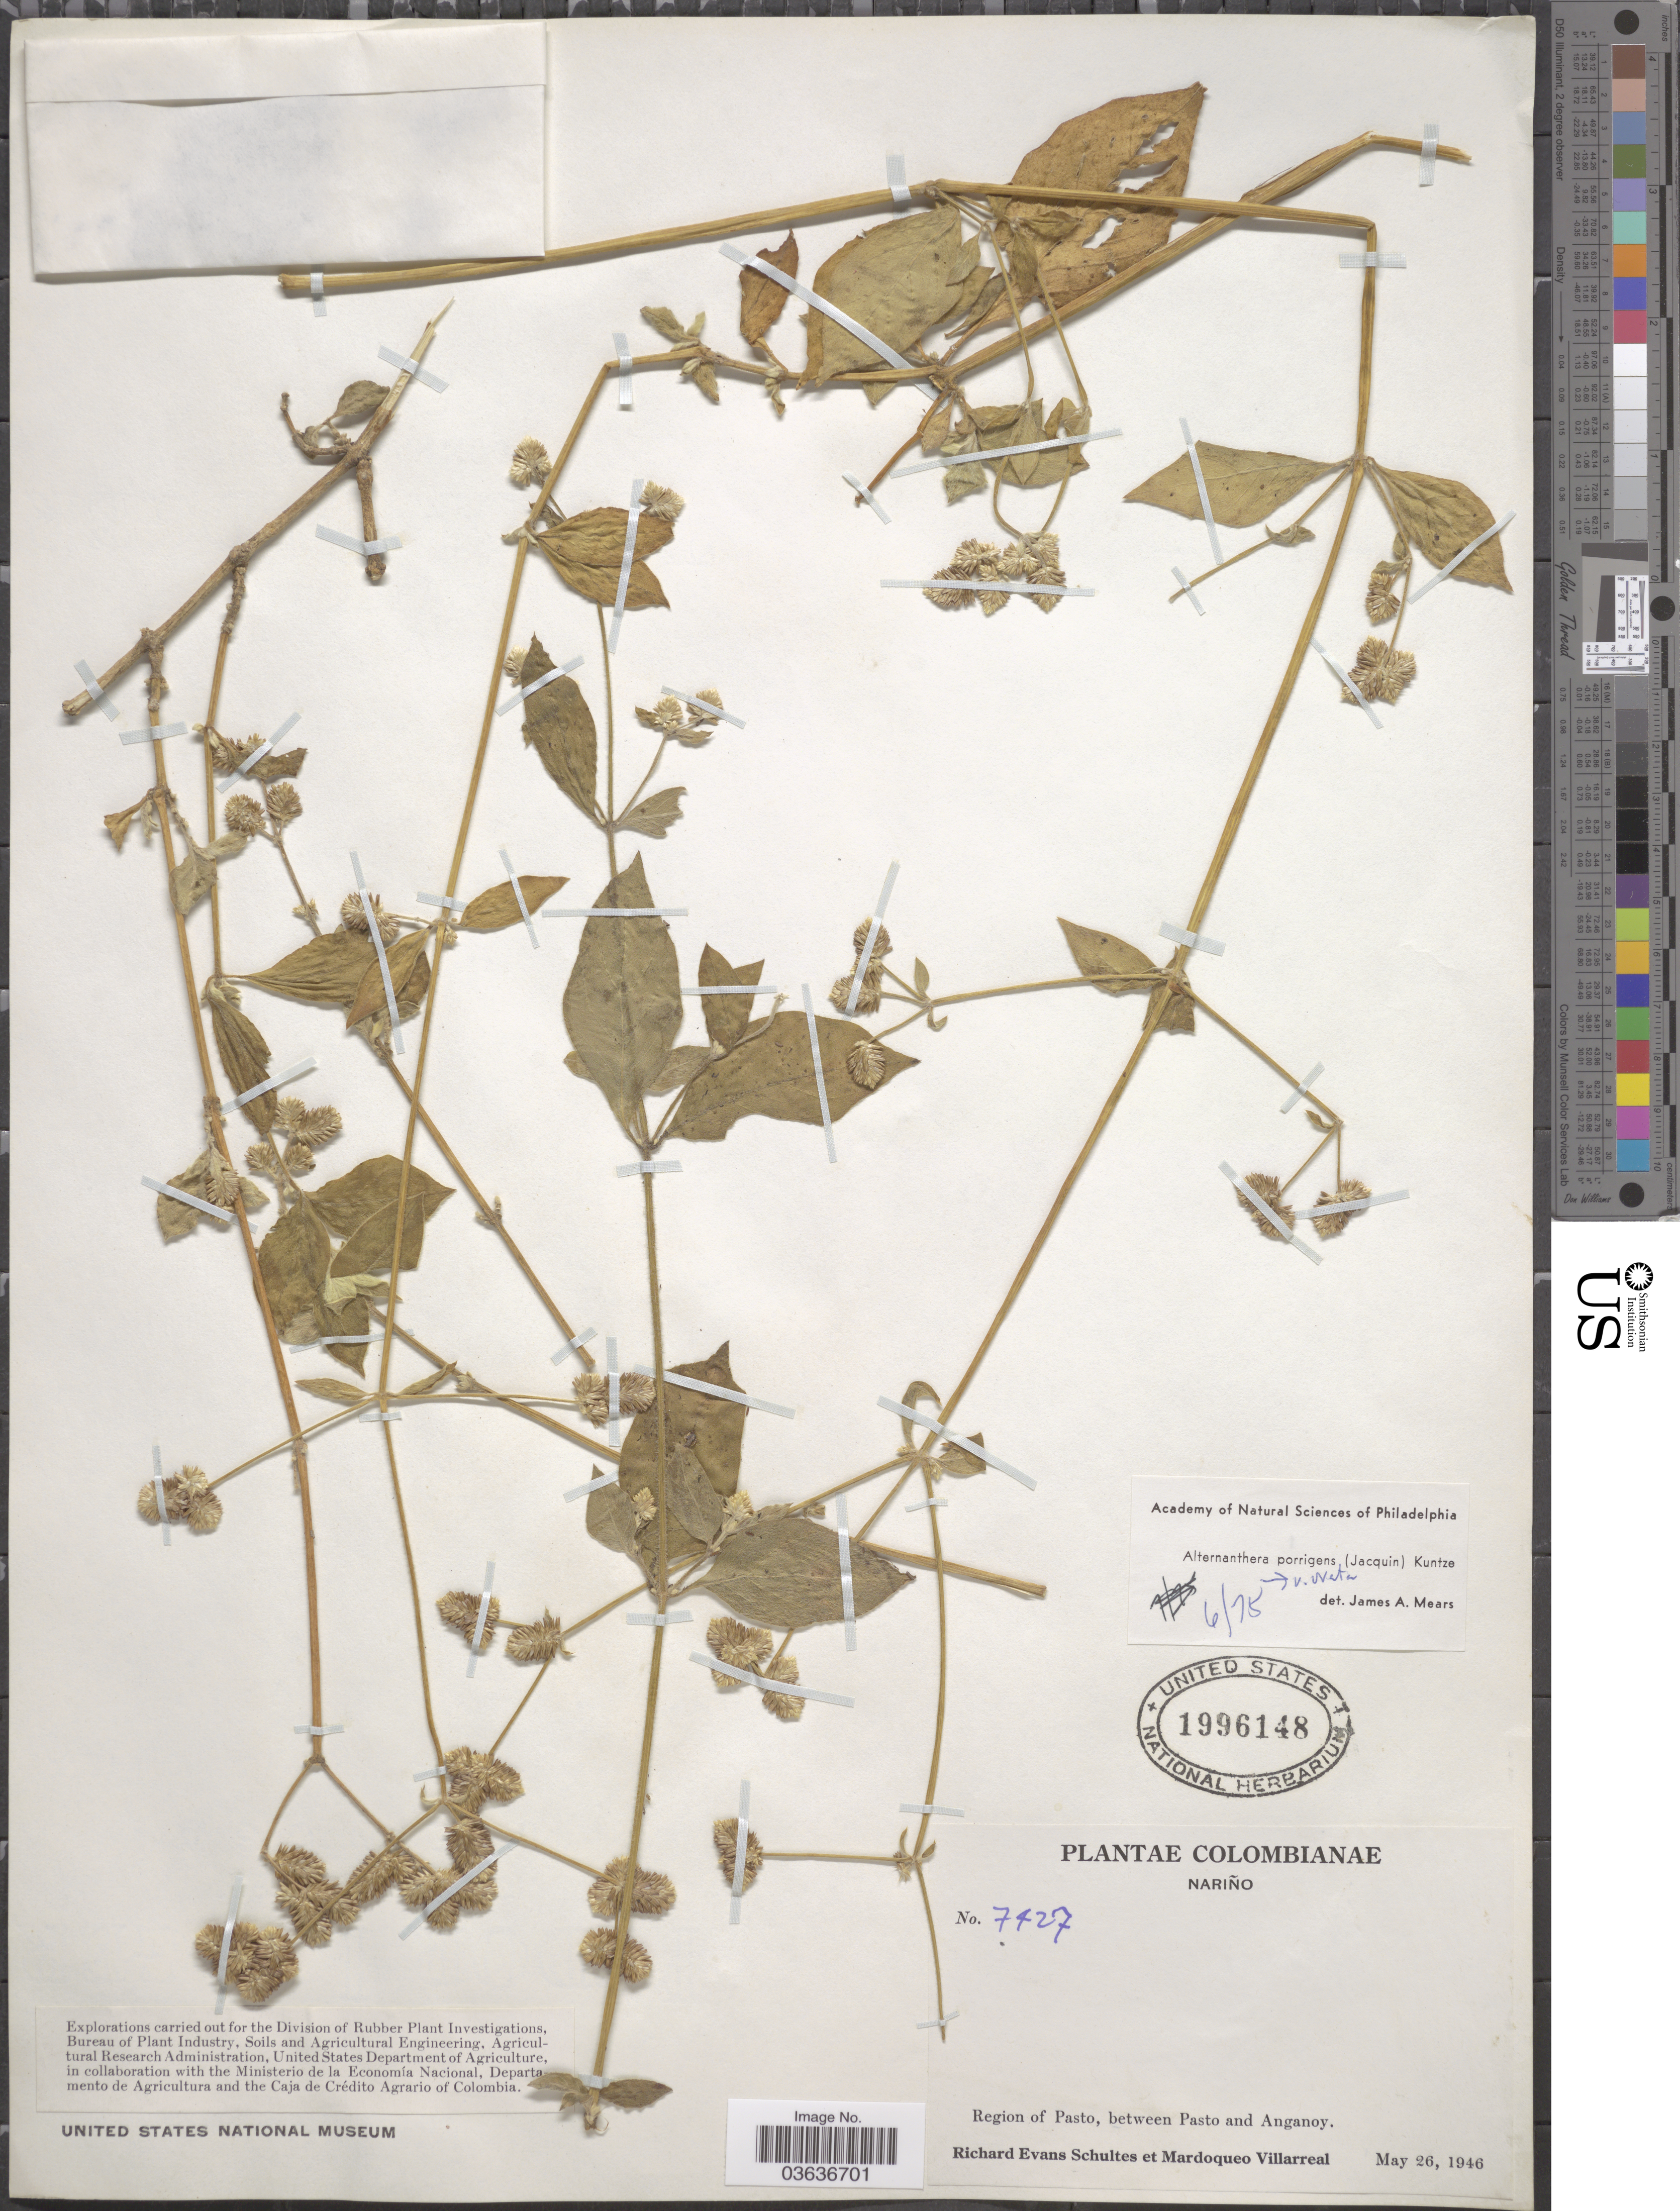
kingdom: Plantae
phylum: Tracheophyta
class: Magnoliopsida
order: Caryophyllales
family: Amaranthaceae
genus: Alternanthera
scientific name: Alternanthera porrigens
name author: (Jacq.) Kuntze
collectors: R. E. Schultes & M. Villarreal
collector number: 7427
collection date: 1946-05-26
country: Colombia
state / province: Nariño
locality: Region of Pasto, between Pasto and Anganoy.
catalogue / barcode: US 1996148